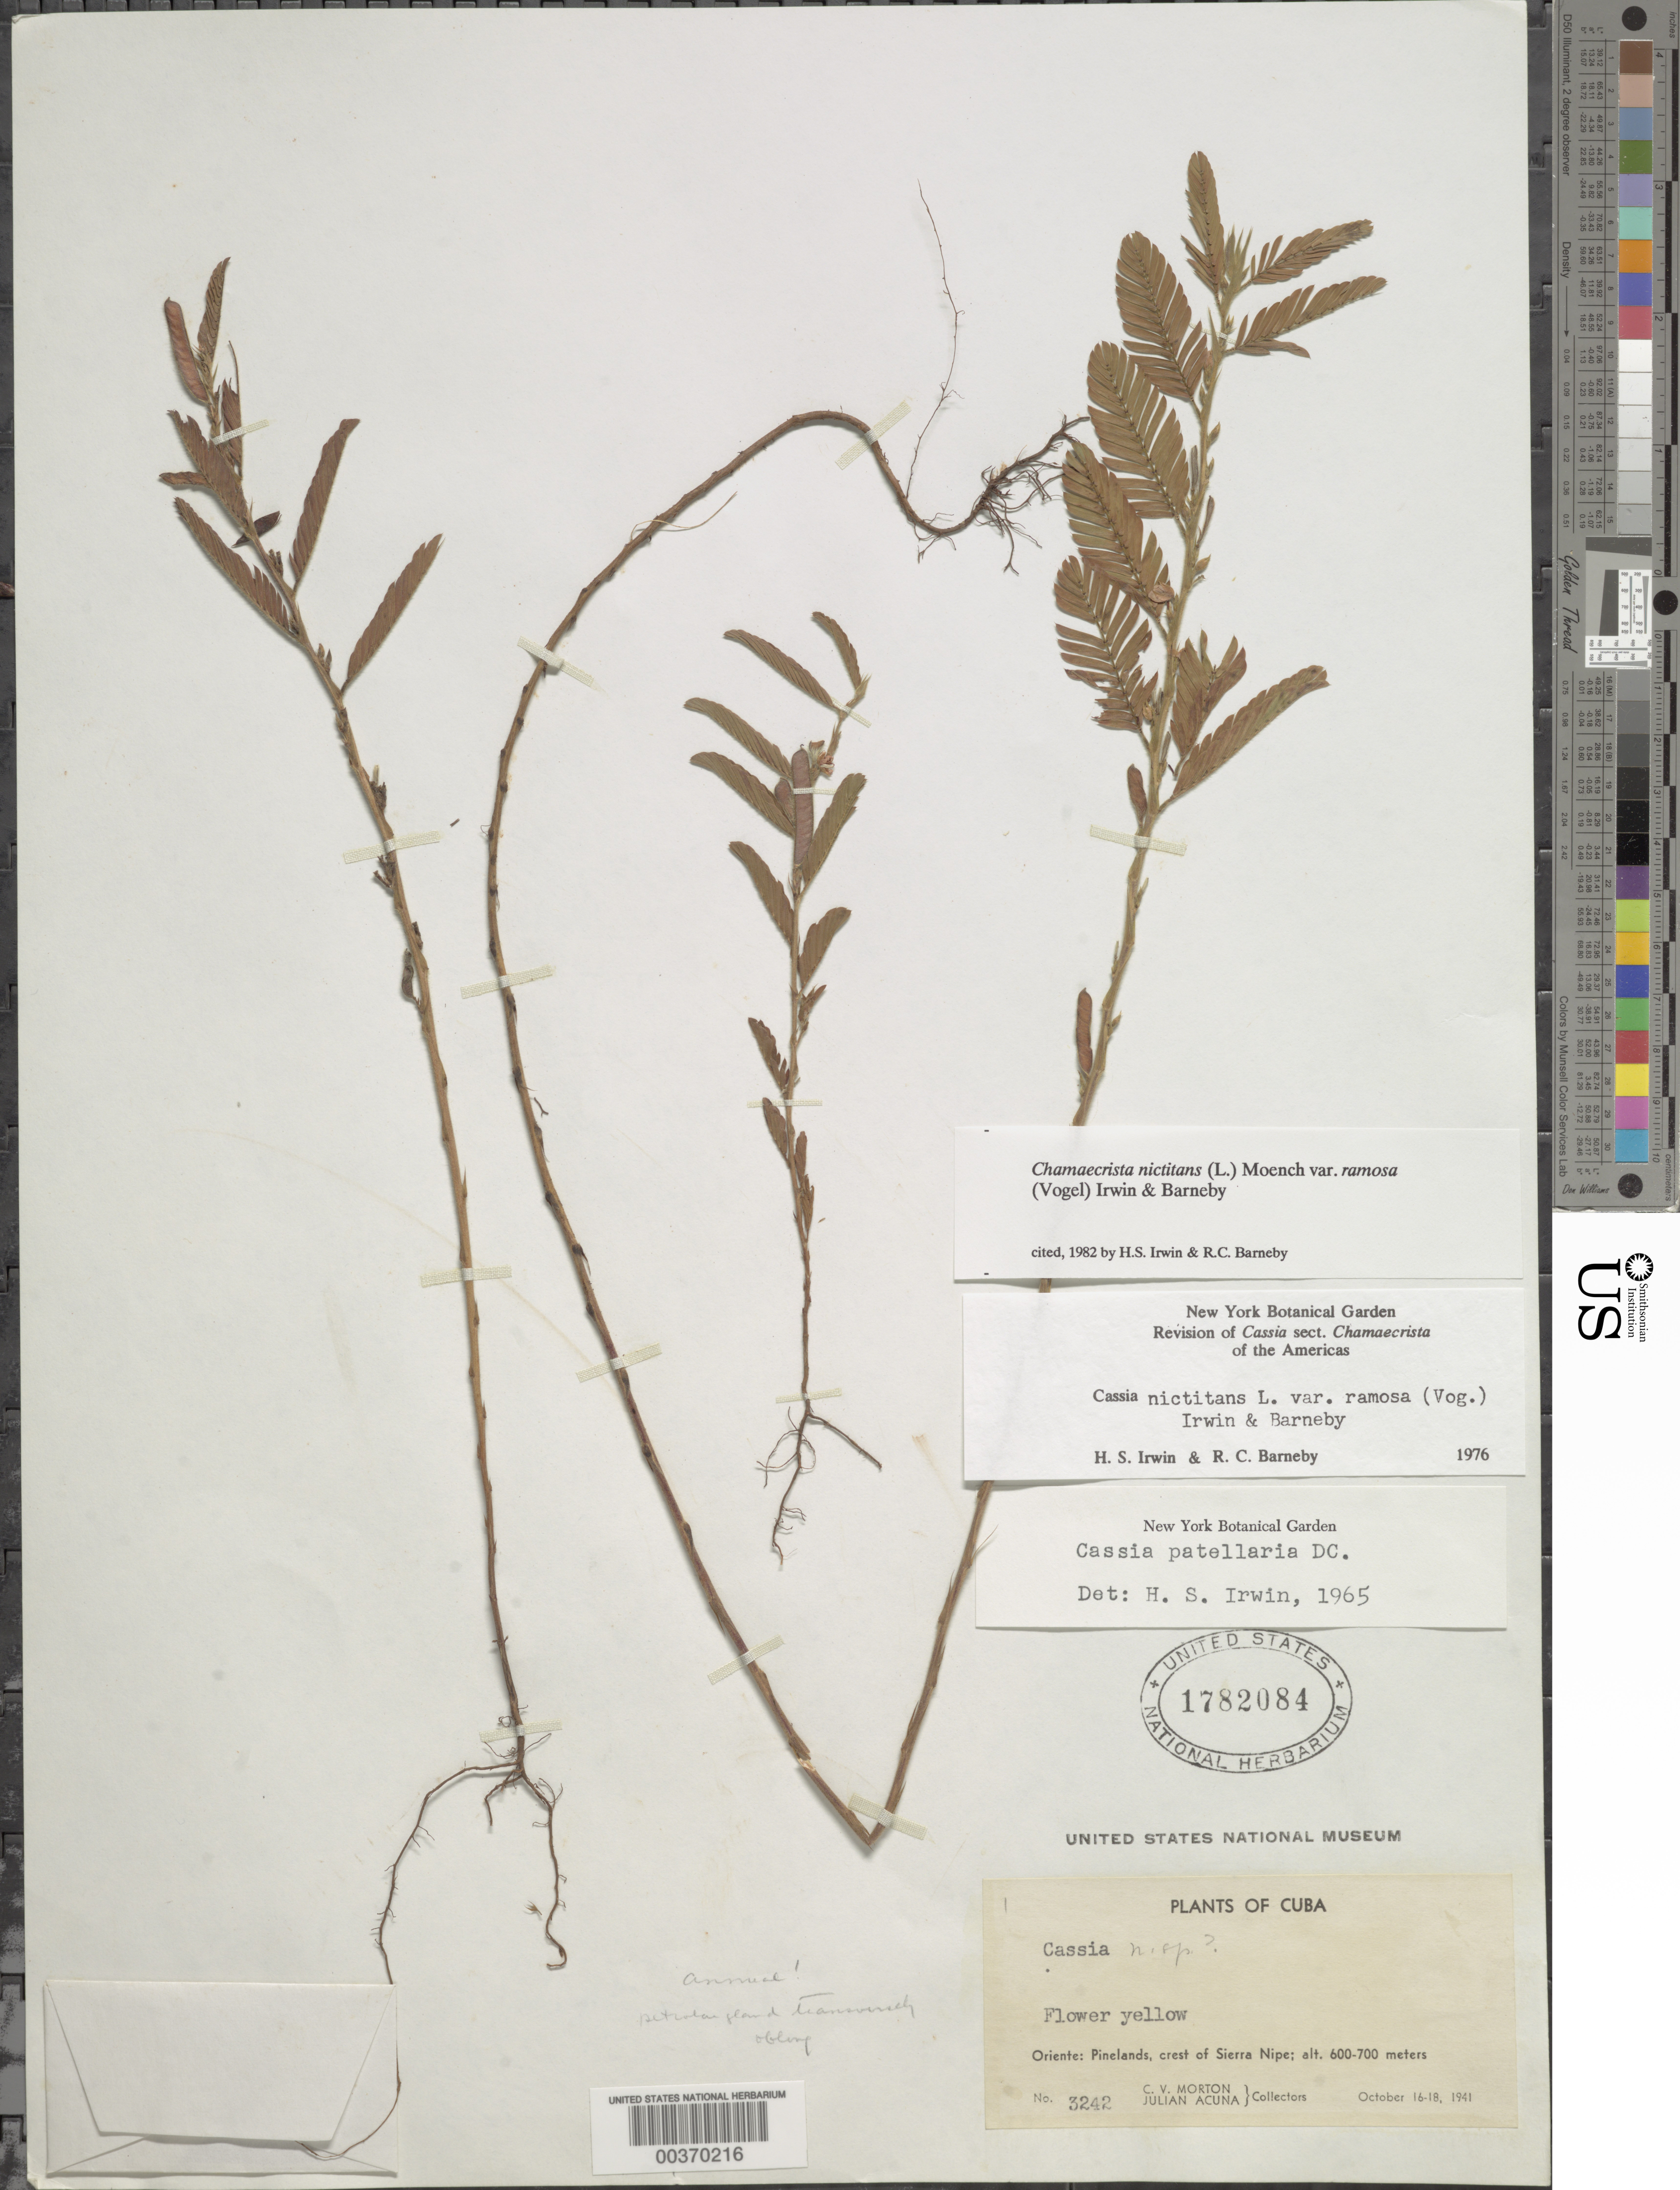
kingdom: Plantae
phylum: Tracheophyta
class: Magnoliopsida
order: Fabales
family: Fabaceae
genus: Chamaecrista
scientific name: Chamaecrista nictitans var. ramosa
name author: (Vogel) H.S. Irwin & Barneby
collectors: C. V. Morton & J. B. Acuña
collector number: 3242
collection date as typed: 16 Oct 1941 to 18 Oct 1941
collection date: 1941-10-16/1941-10-18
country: Cuba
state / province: Oriente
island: Greater Antilles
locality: Crest of sierra nipe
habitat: Pinelands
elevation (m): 600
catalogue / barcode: US 1782084